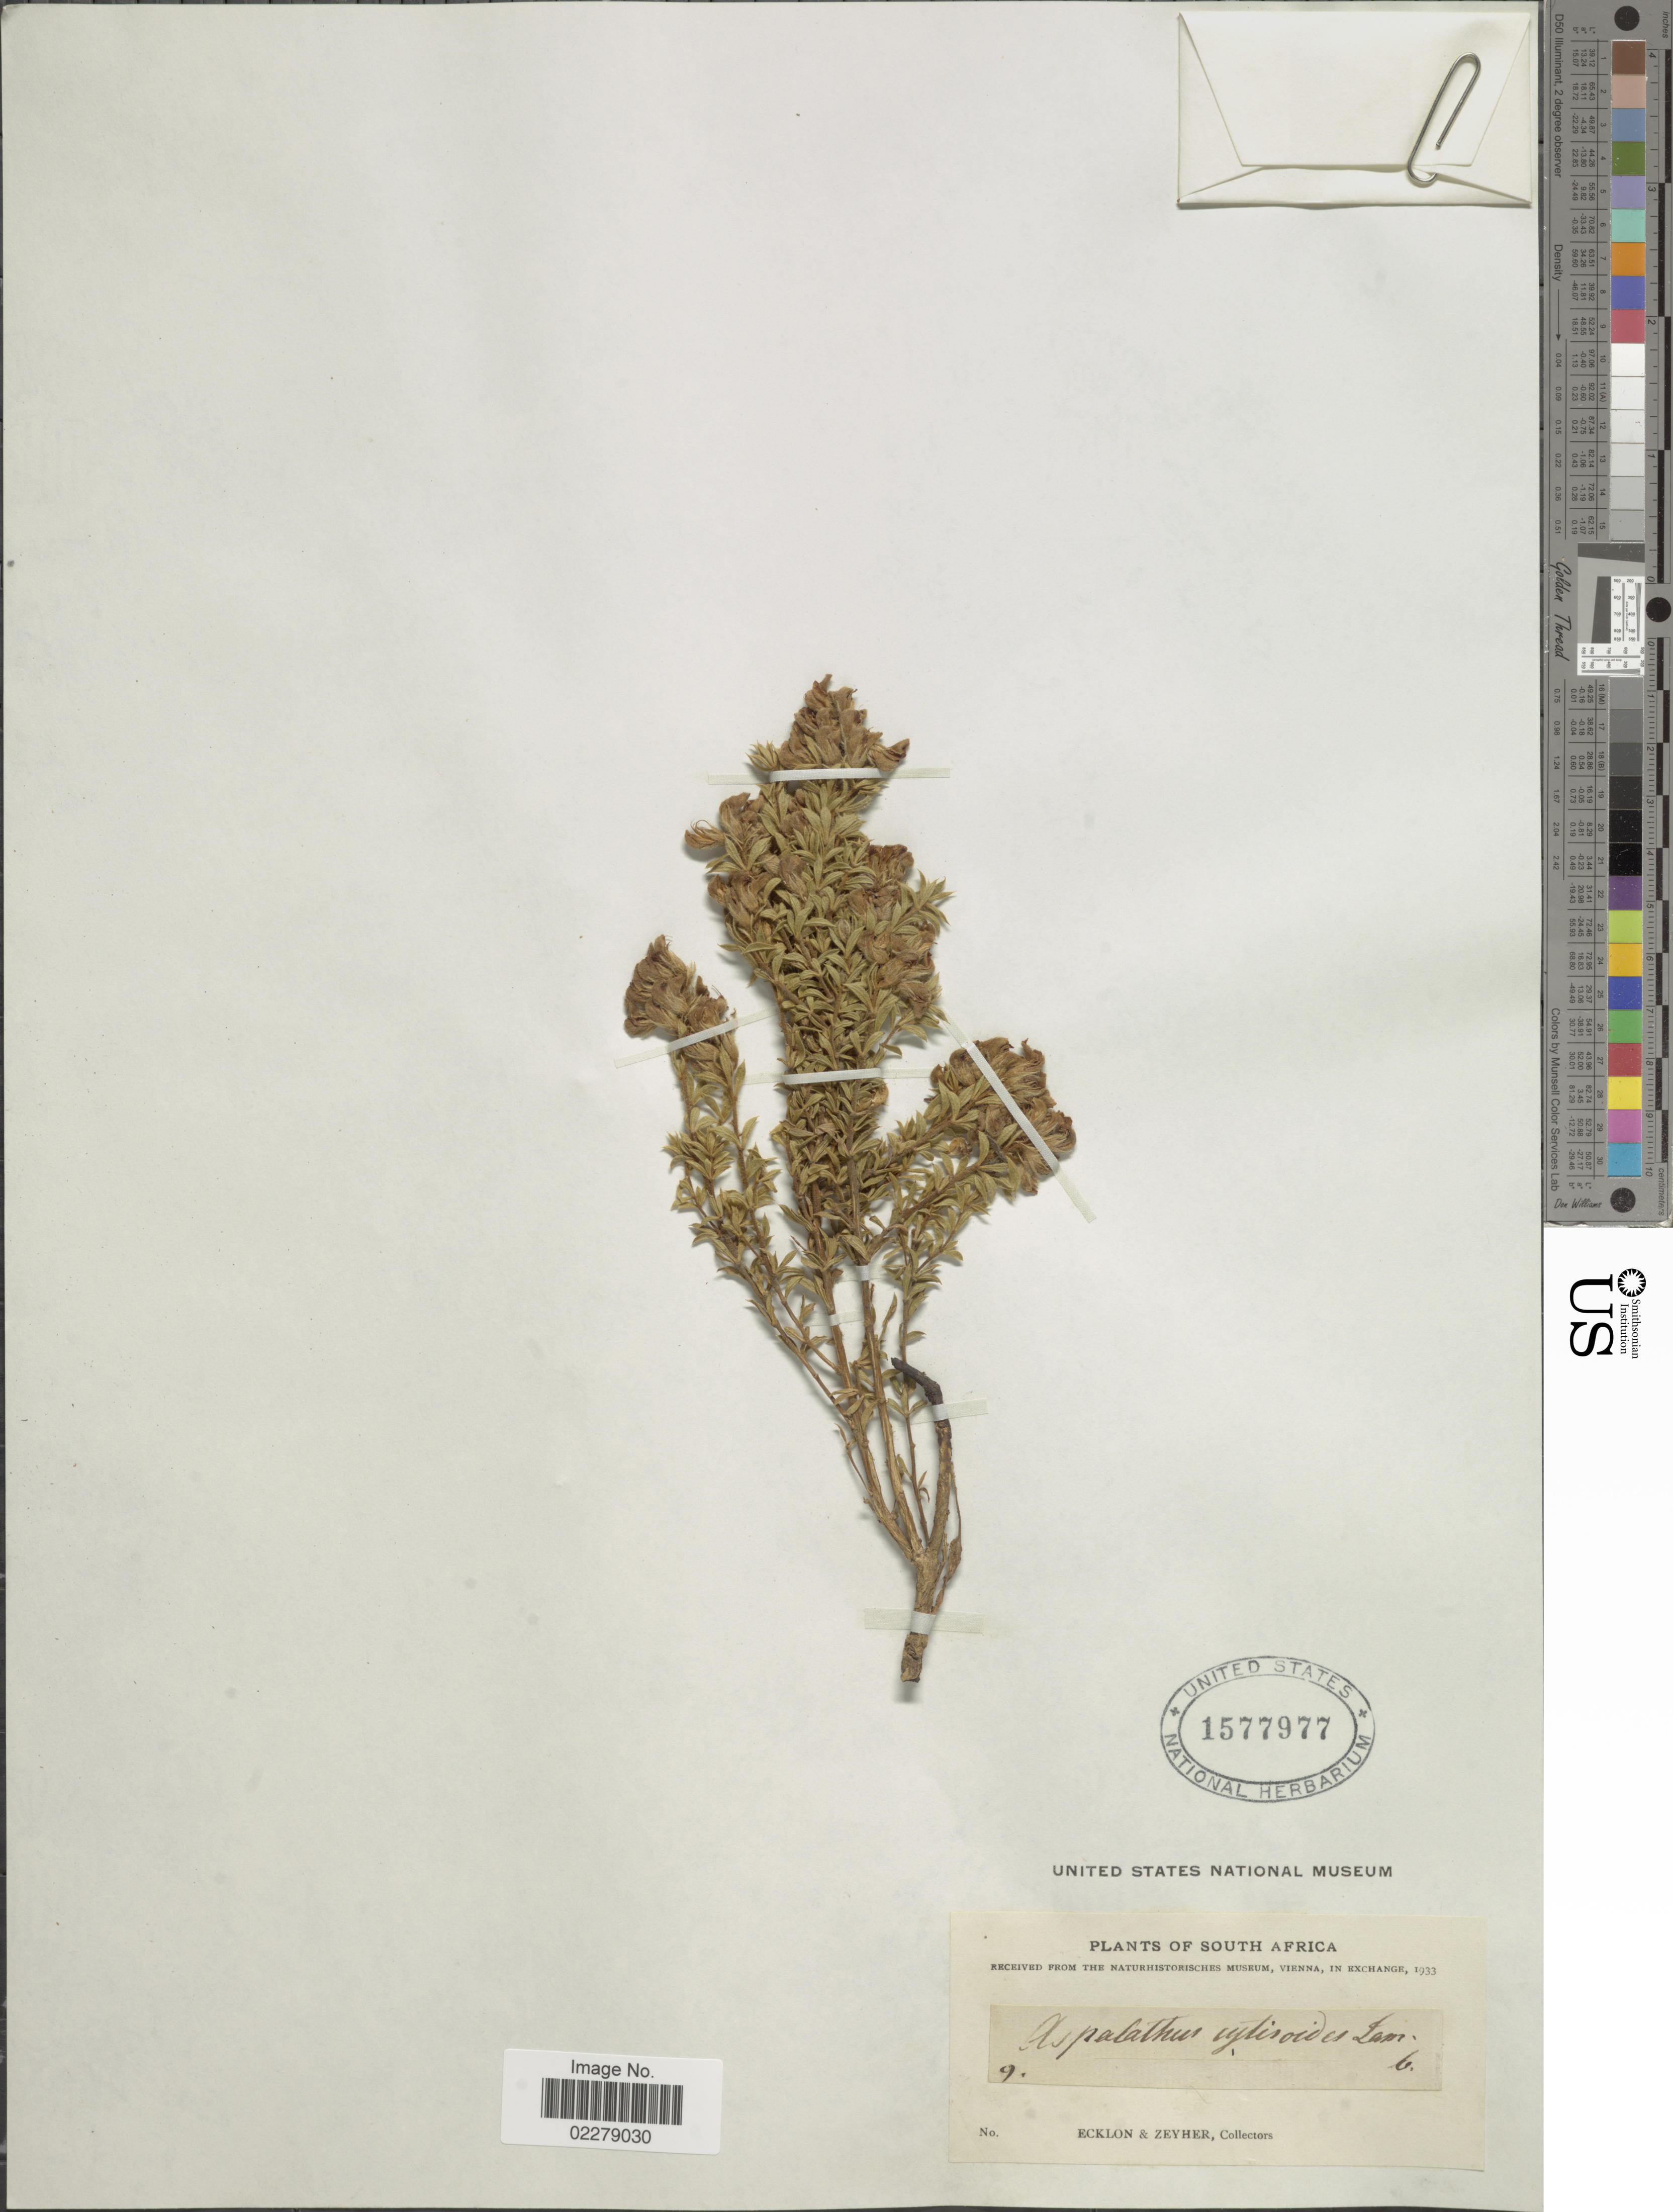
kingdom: Plantae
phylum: Tracheophyta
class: Magnoliopsida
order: Fabales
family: Fabaceae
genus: Aspalathus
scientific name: Aspalathus cytisoides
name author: Lam.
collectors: -. Ecklon & -. Zeyher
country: South Africa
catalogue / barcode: US 1577977